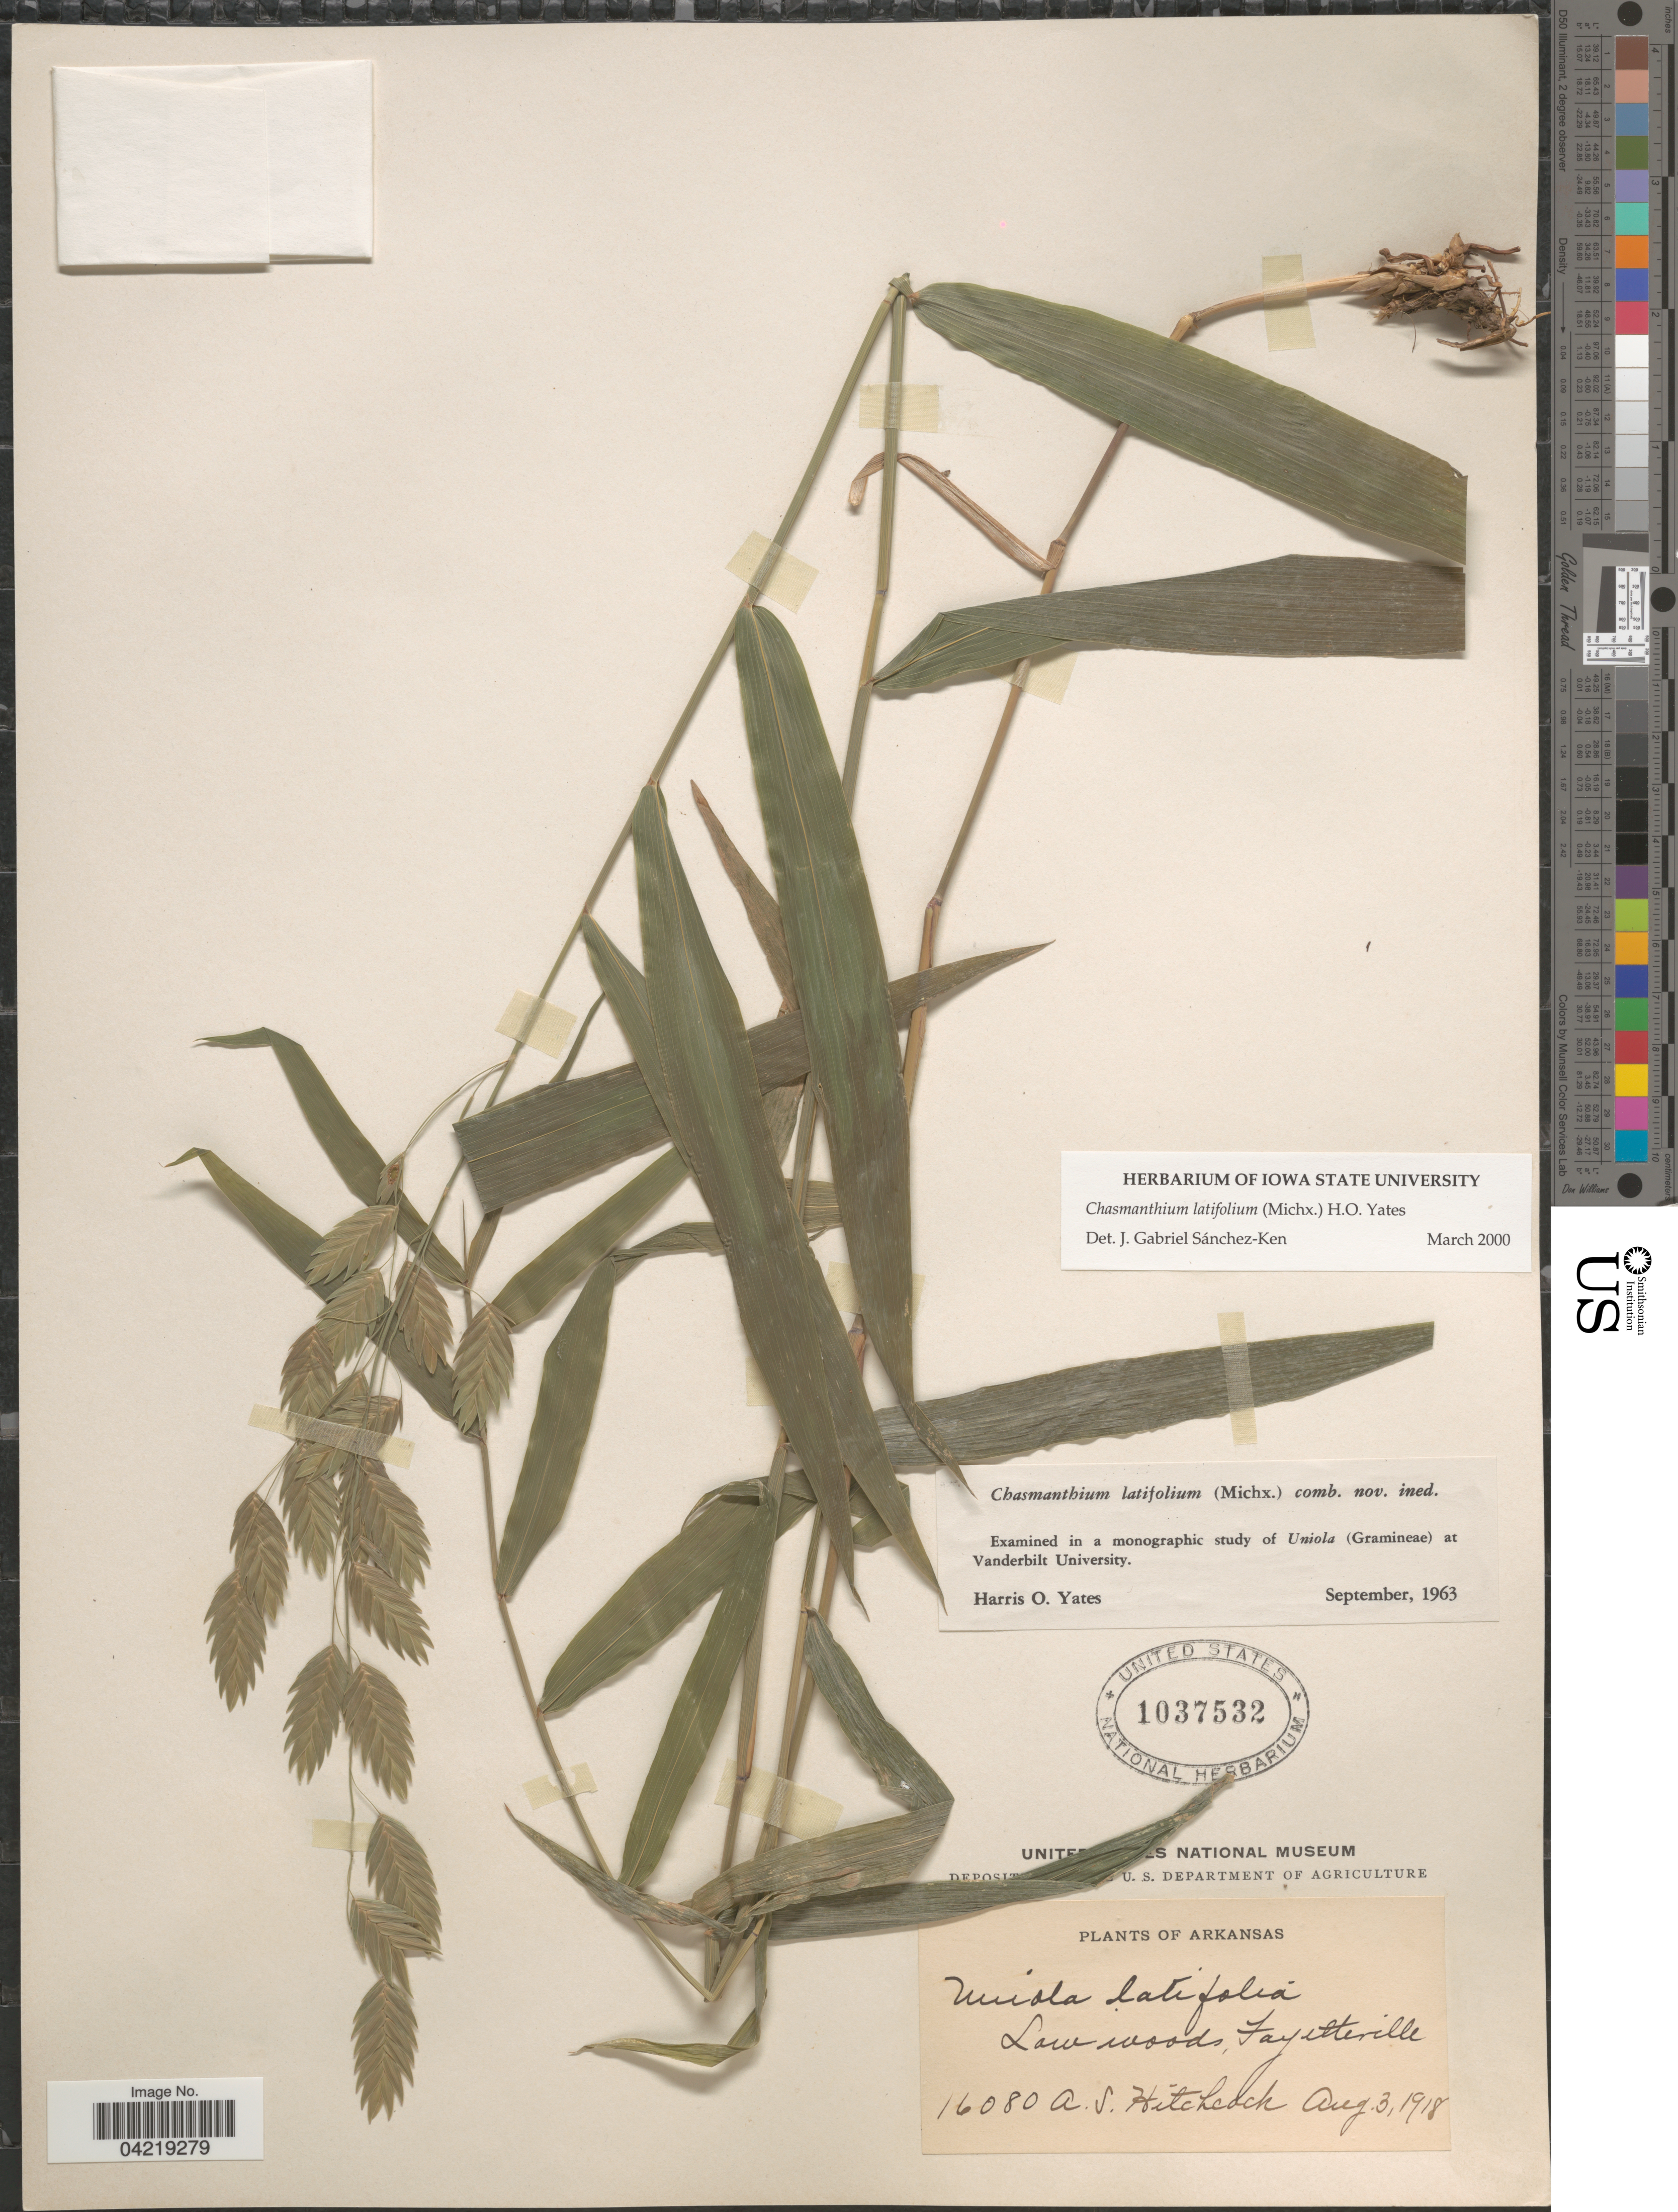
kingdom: Plantae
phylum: Tracheophyta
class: Liliopsida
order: Poales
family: Poaceae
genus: Chasmanthium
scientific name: Chasmanthium latifolium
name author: (Michx.) H.O. Yates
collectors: A. S. Hitchcock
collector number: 16080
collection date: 1918-08-03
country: United States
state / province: Arkansas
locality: Low woods, Fayetteville.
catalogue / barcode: US 1037532